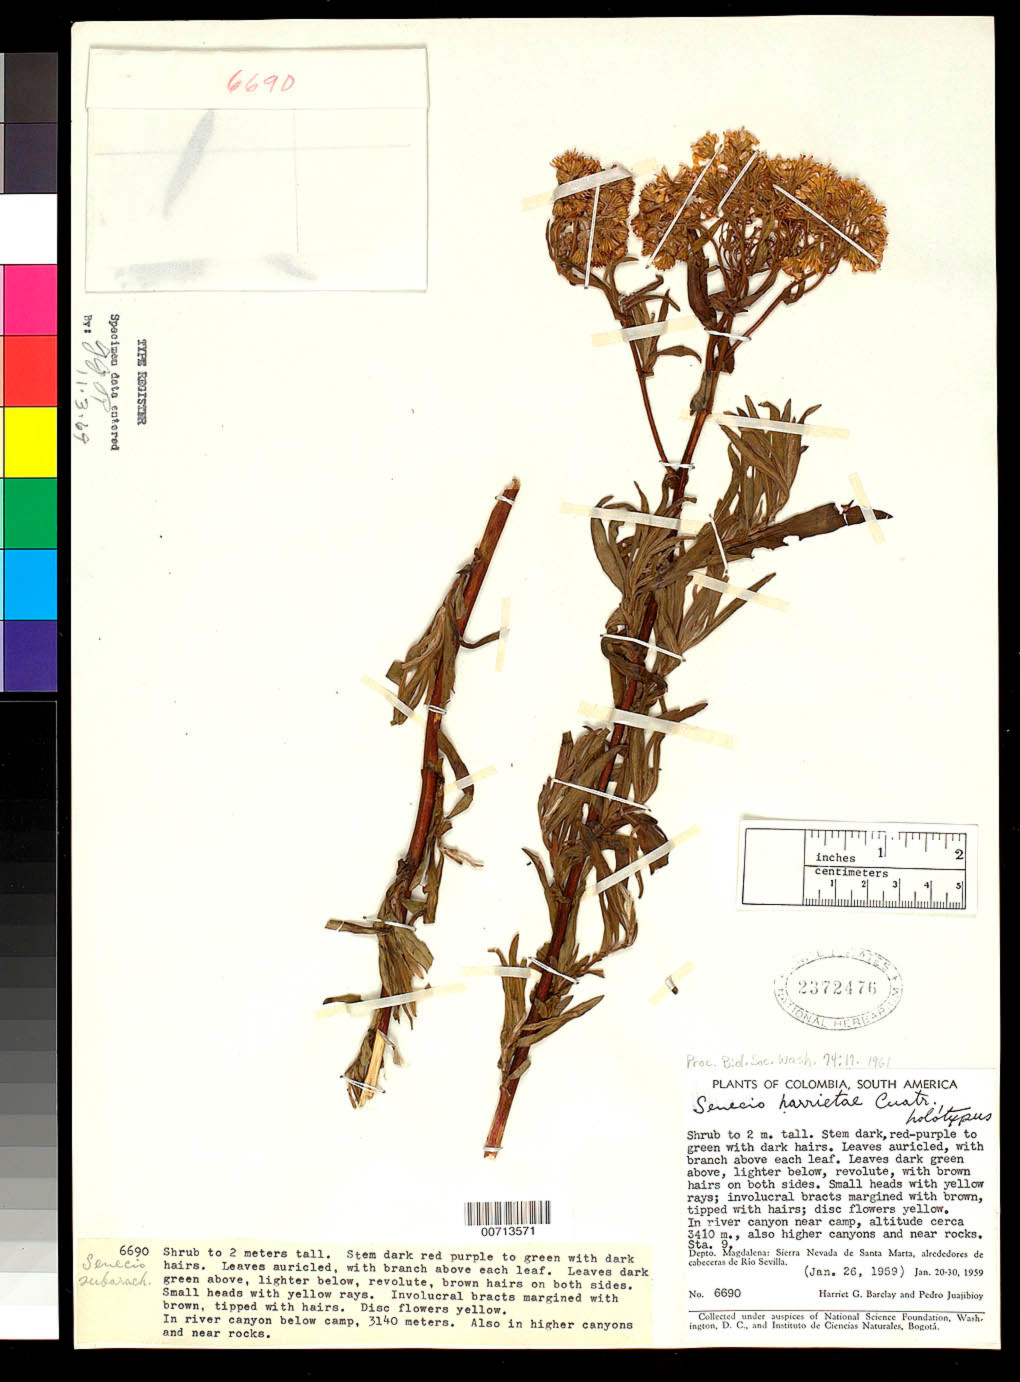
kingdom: Plantae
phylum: Tracheophyta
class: Magnoliopsida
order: Asterales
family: Asteraceae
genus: Senecio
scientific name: Senecio harrietae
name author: Cuatrec.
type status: Holotype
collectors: H. G. Barclay & P. Juajibioy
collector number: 6690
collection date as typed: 26 Jan 1959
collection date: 1959-01-26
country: Colombia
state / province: Magdalena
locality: Sierra Nevada de Santa Marta.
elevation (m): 3400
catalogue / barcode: US 2372476